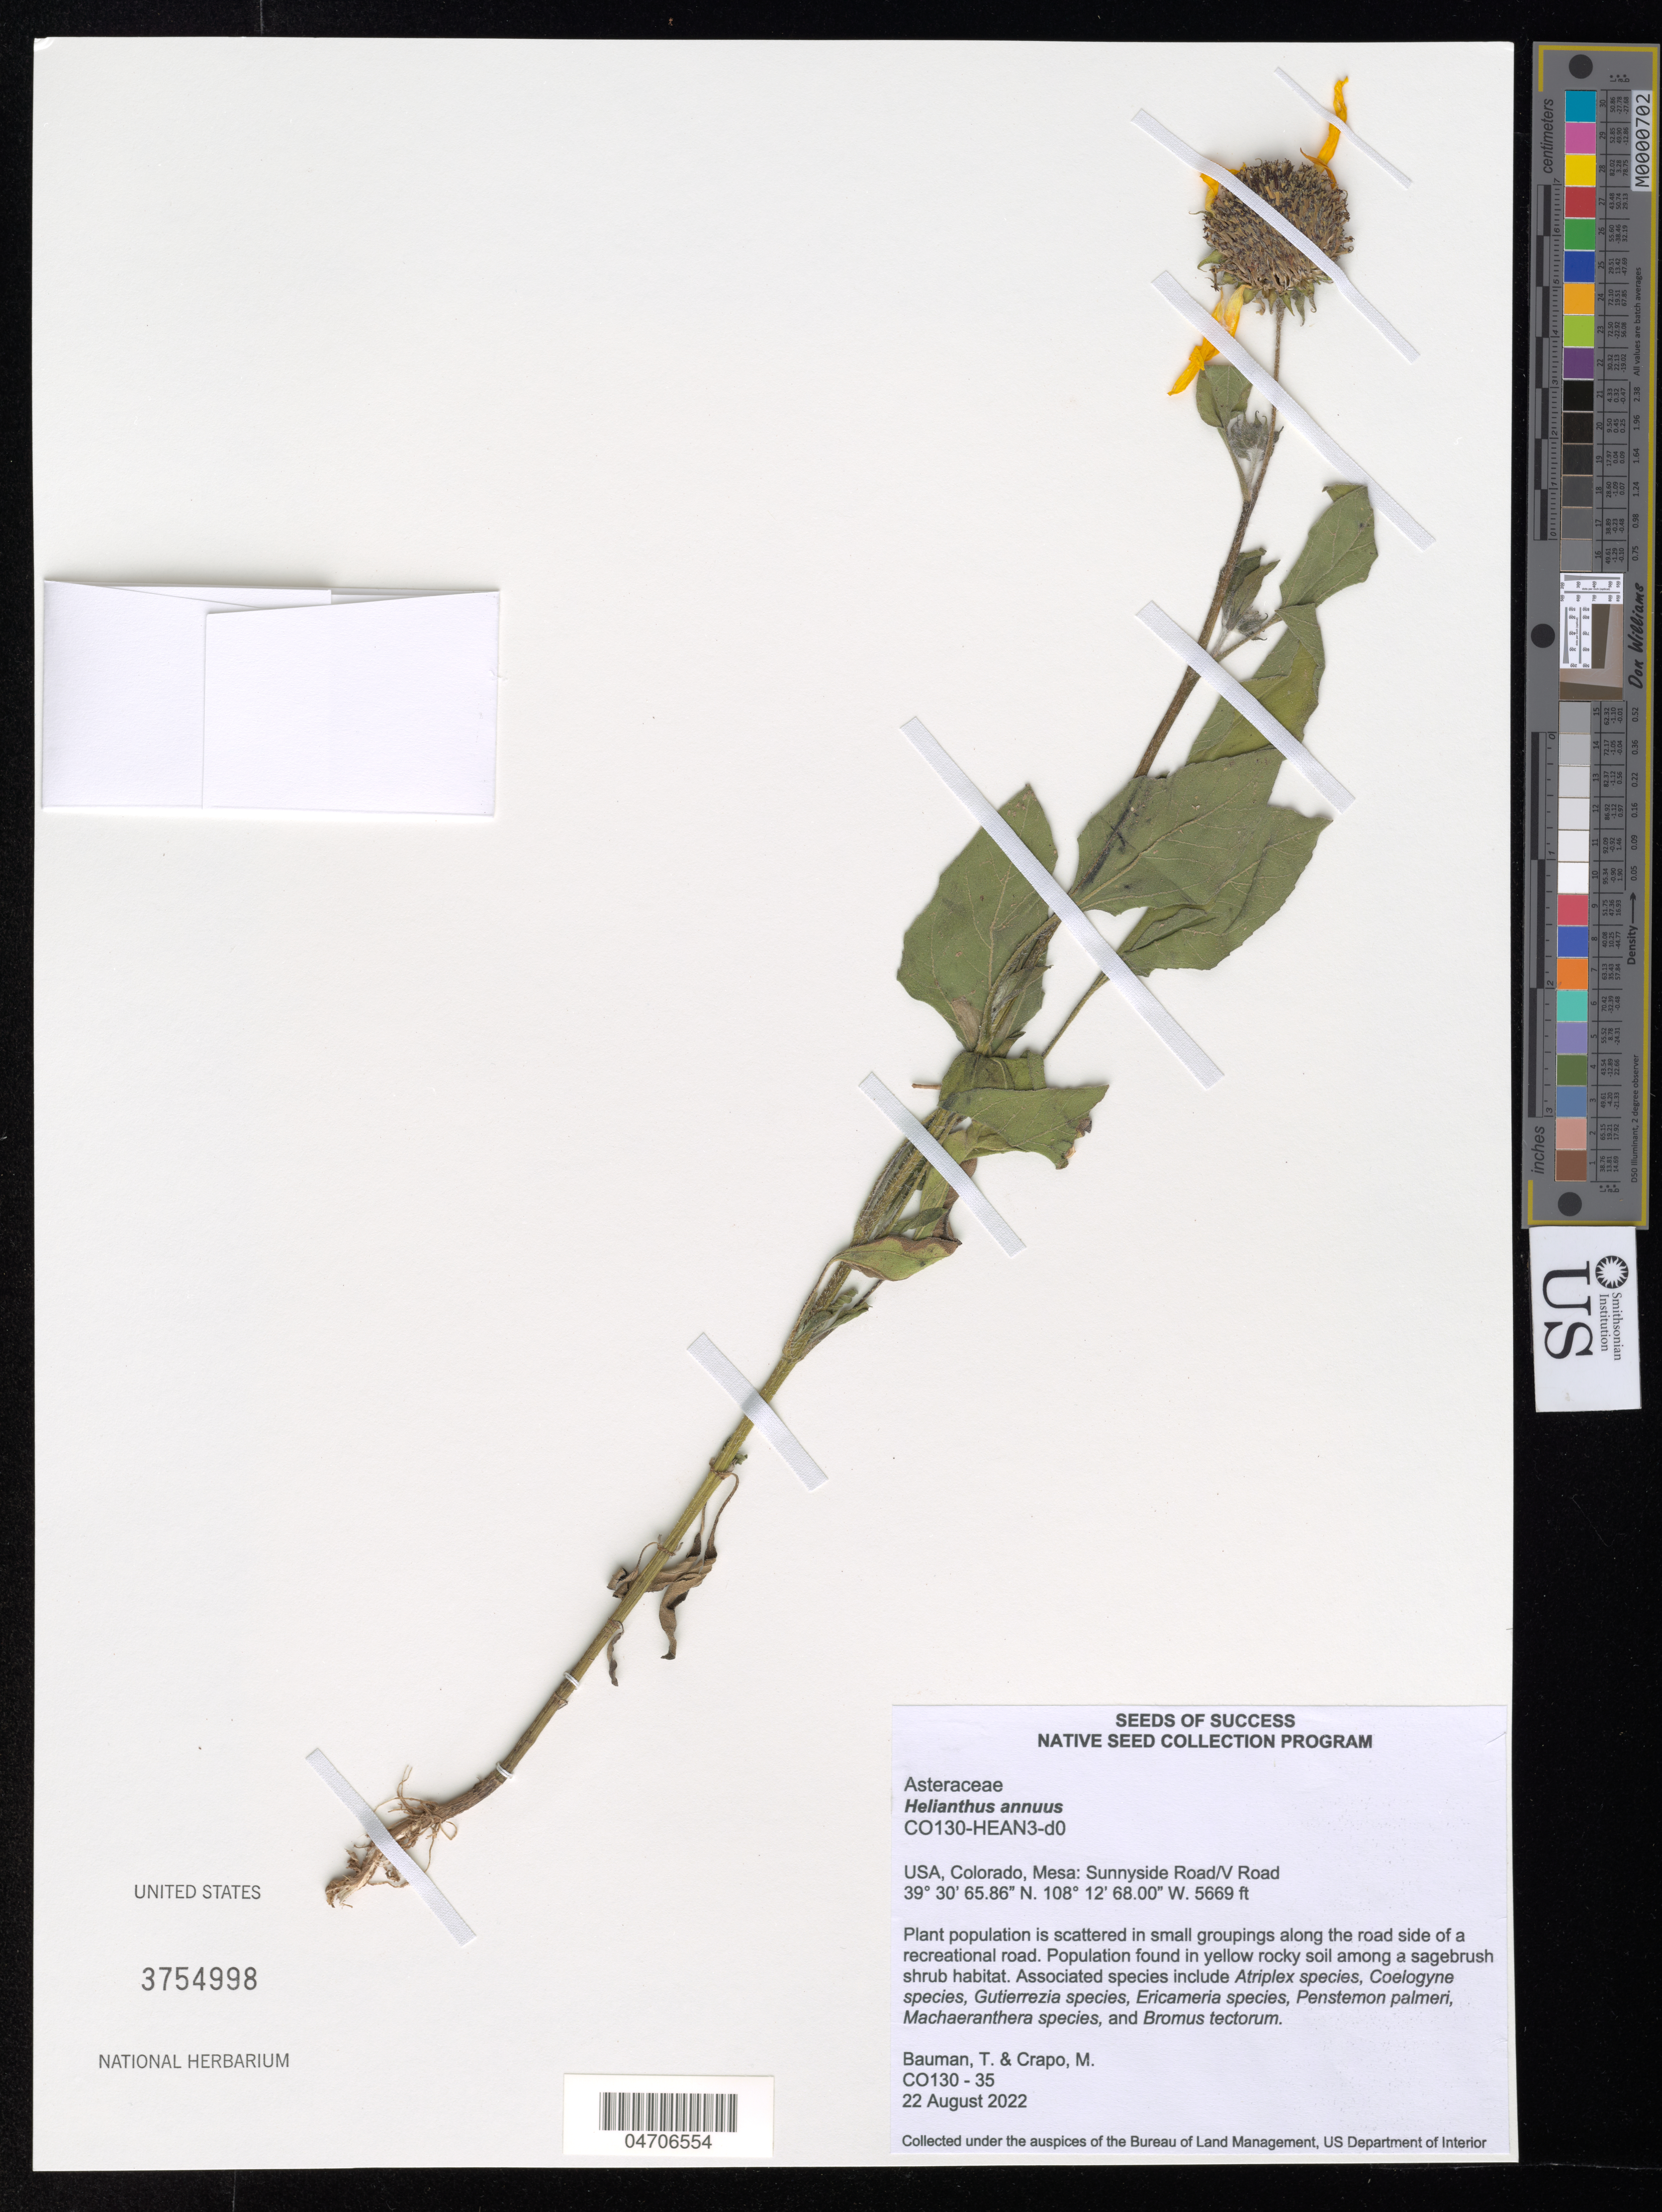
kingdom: Plantae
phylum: Tracheophyta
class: Magnoliopsida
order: Asterales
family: Asteraceae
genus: Helianthus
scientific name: Helianthus annuus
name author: L.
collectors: K. Gage & G. Woronow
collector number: CO130-35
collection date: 2022-08-22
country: United States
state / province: Colorado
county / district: Mesa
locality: Mesa: Sunnyside Road/V Road.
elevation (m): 1728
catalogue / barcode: US 3754998